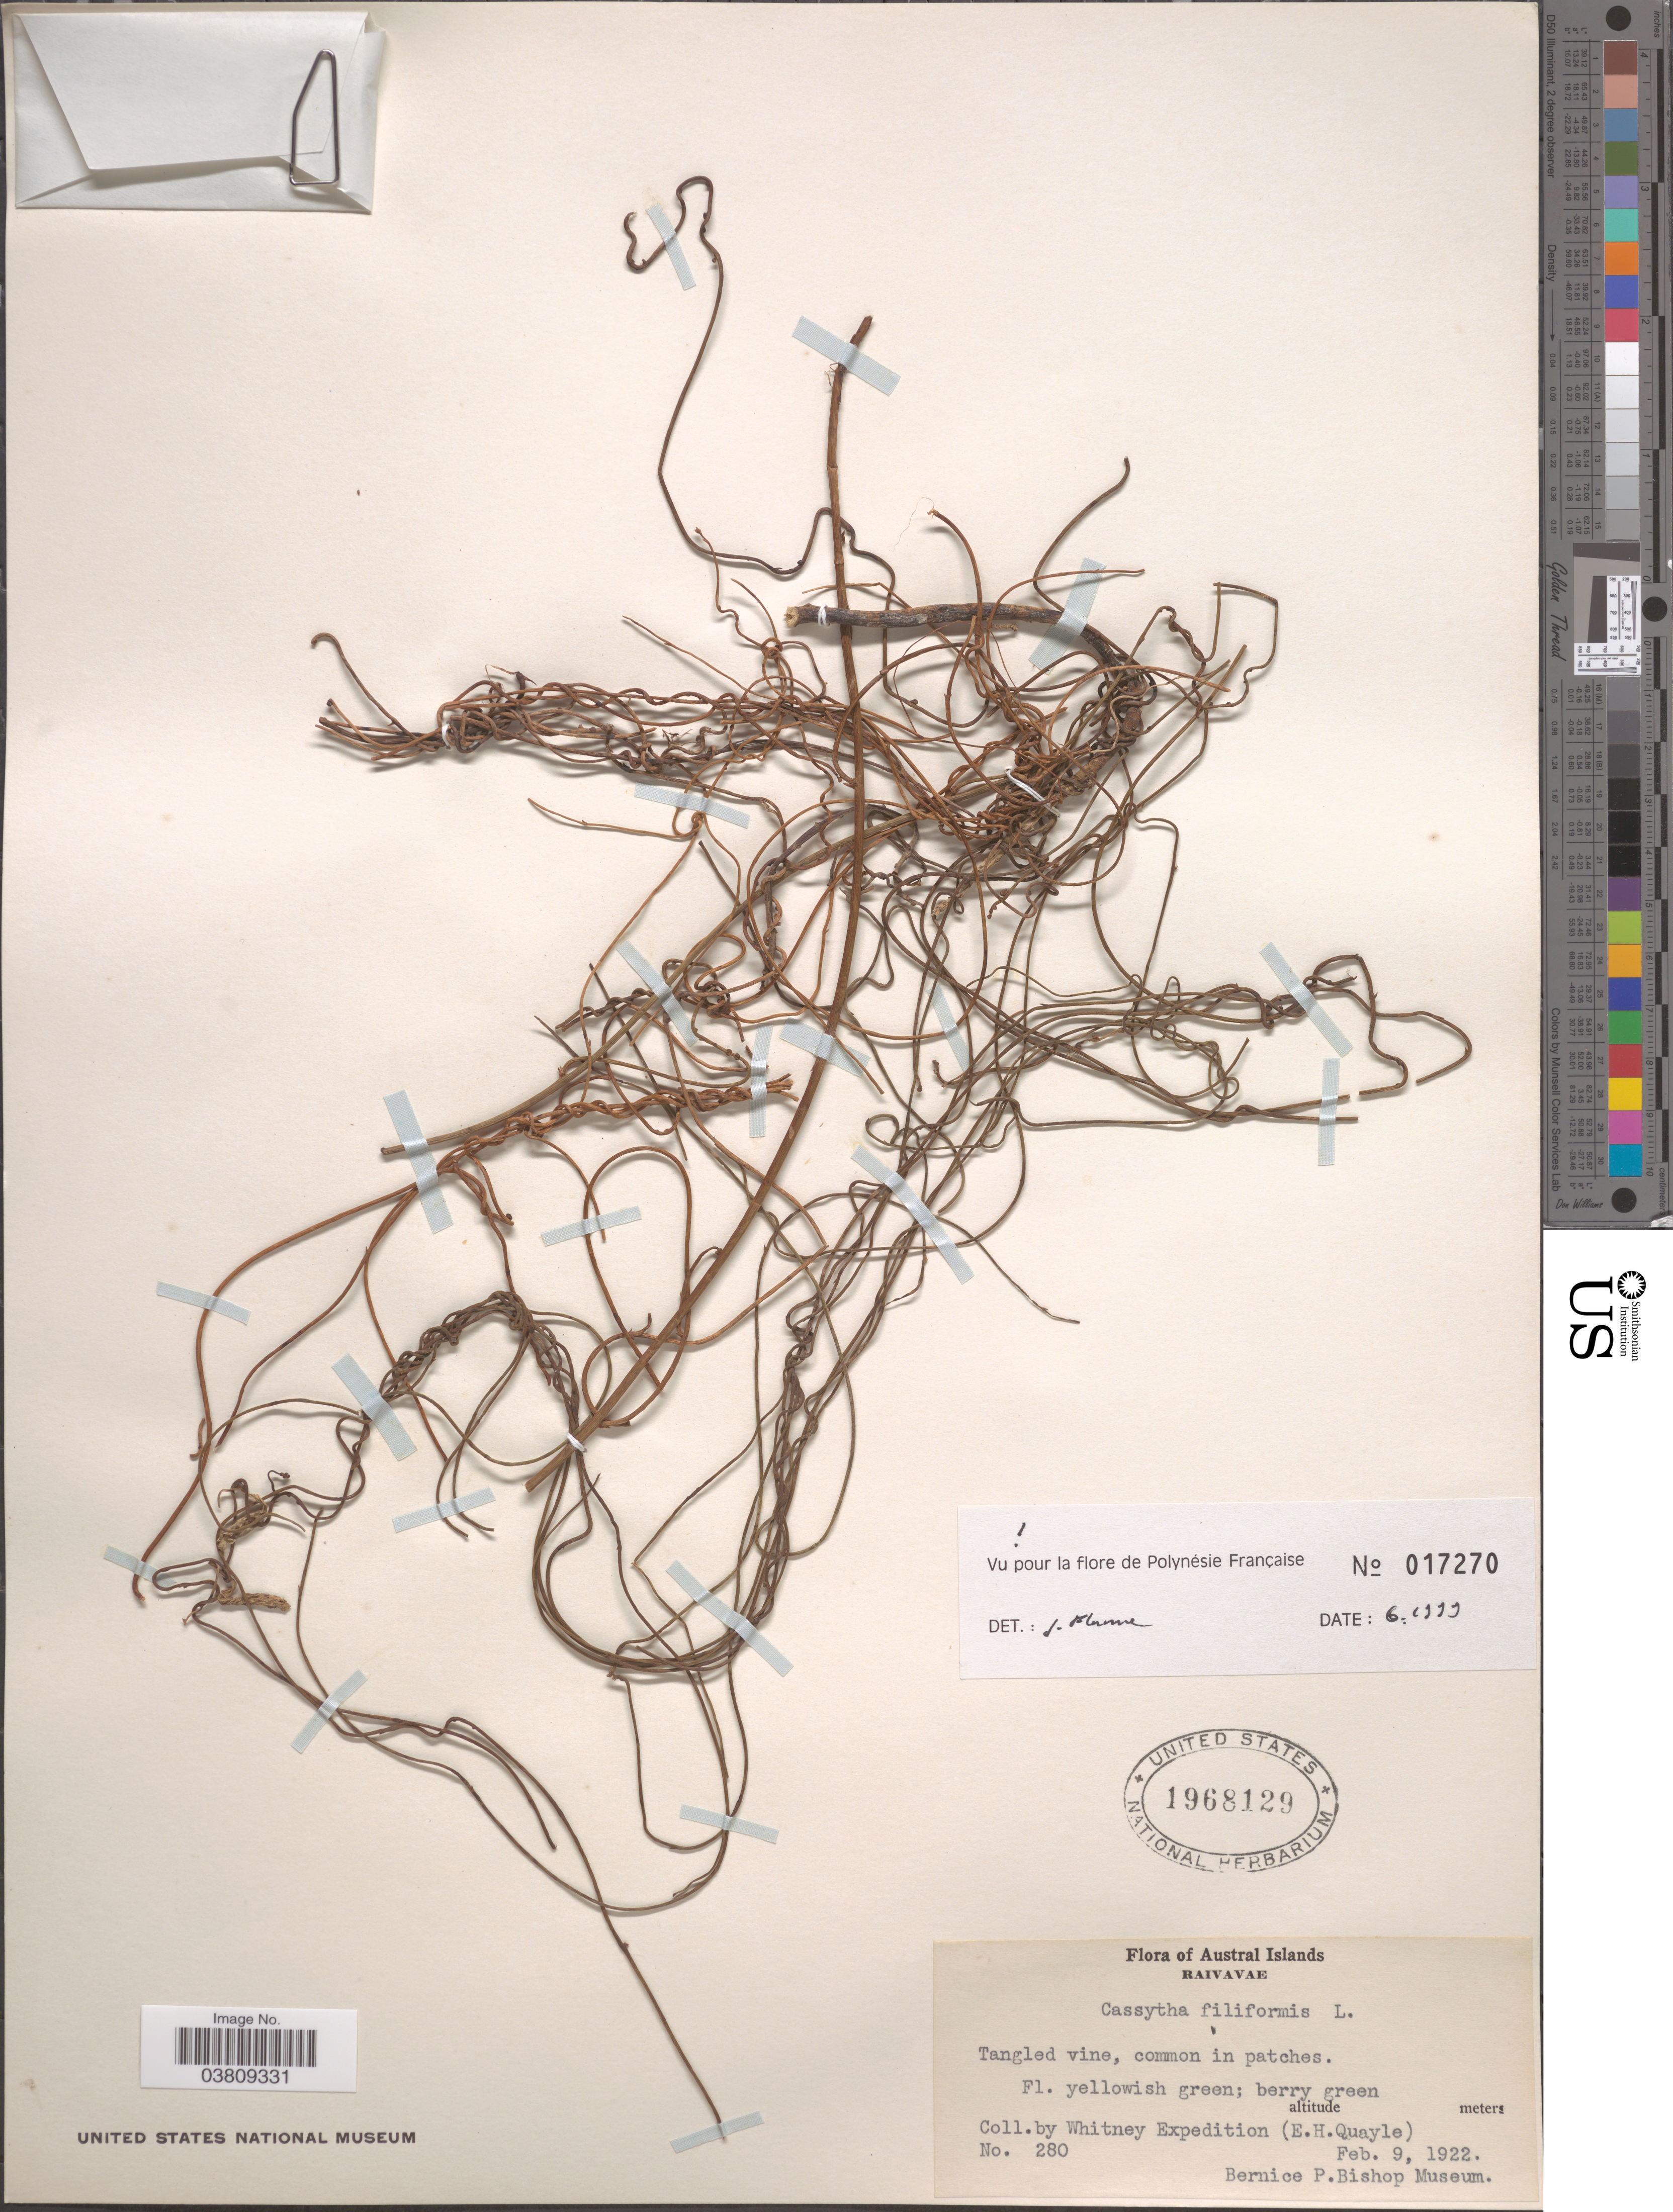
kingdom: Plantae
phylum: Tracheophyta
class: Magnoliopsida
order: Laurales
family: Lauraceae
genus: Cassytha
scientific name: Cassytha filiformis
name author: L.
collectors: Whitney Expedition & E. Quayle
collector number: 280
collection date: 1922-02-09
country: French Polynesia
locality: Austral Islands. Raivavae.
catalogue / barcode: US 1968129